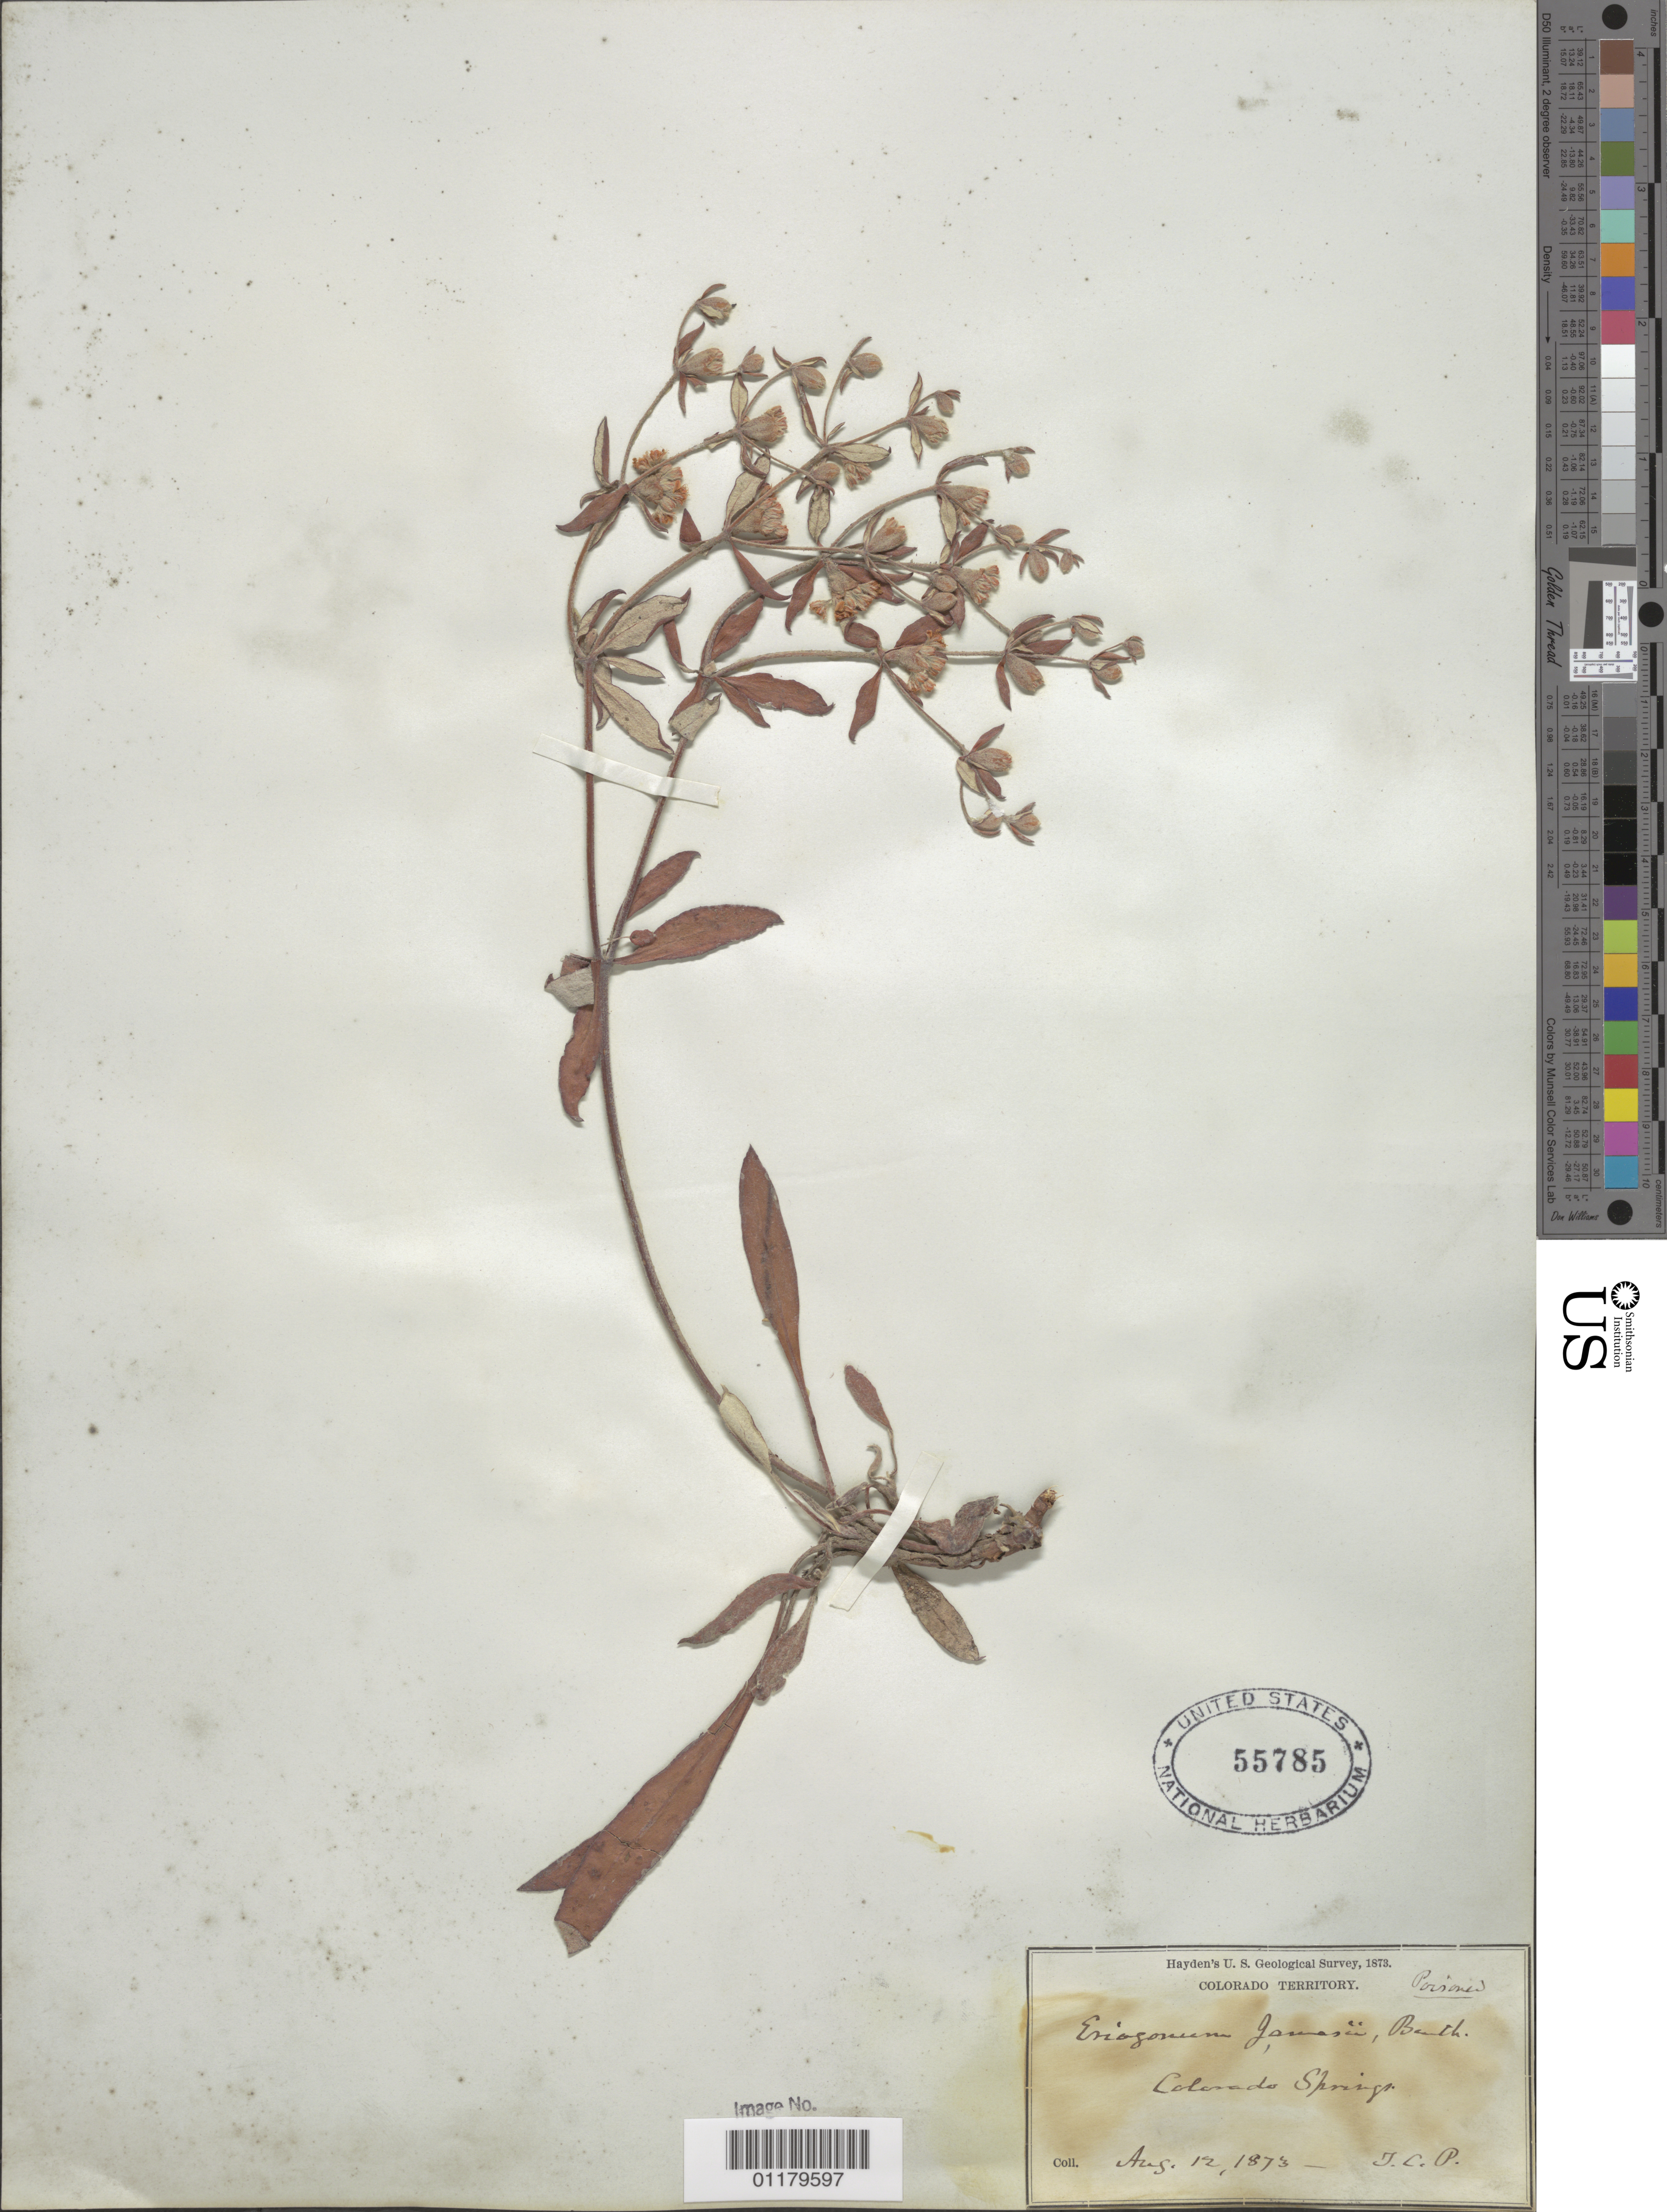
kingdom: Plantae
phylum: Tracheophyta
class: Magnoliopsida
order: Caryophyllales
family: Polygonaceae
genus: Eriogonum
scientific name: Eriogonum jonesii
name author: S. Watson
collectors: T. C. Porter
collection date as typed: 12 Aug 1873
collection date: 1873-08-12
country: United States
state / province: Colorado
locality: Colorado Springs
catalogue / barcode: US 55785